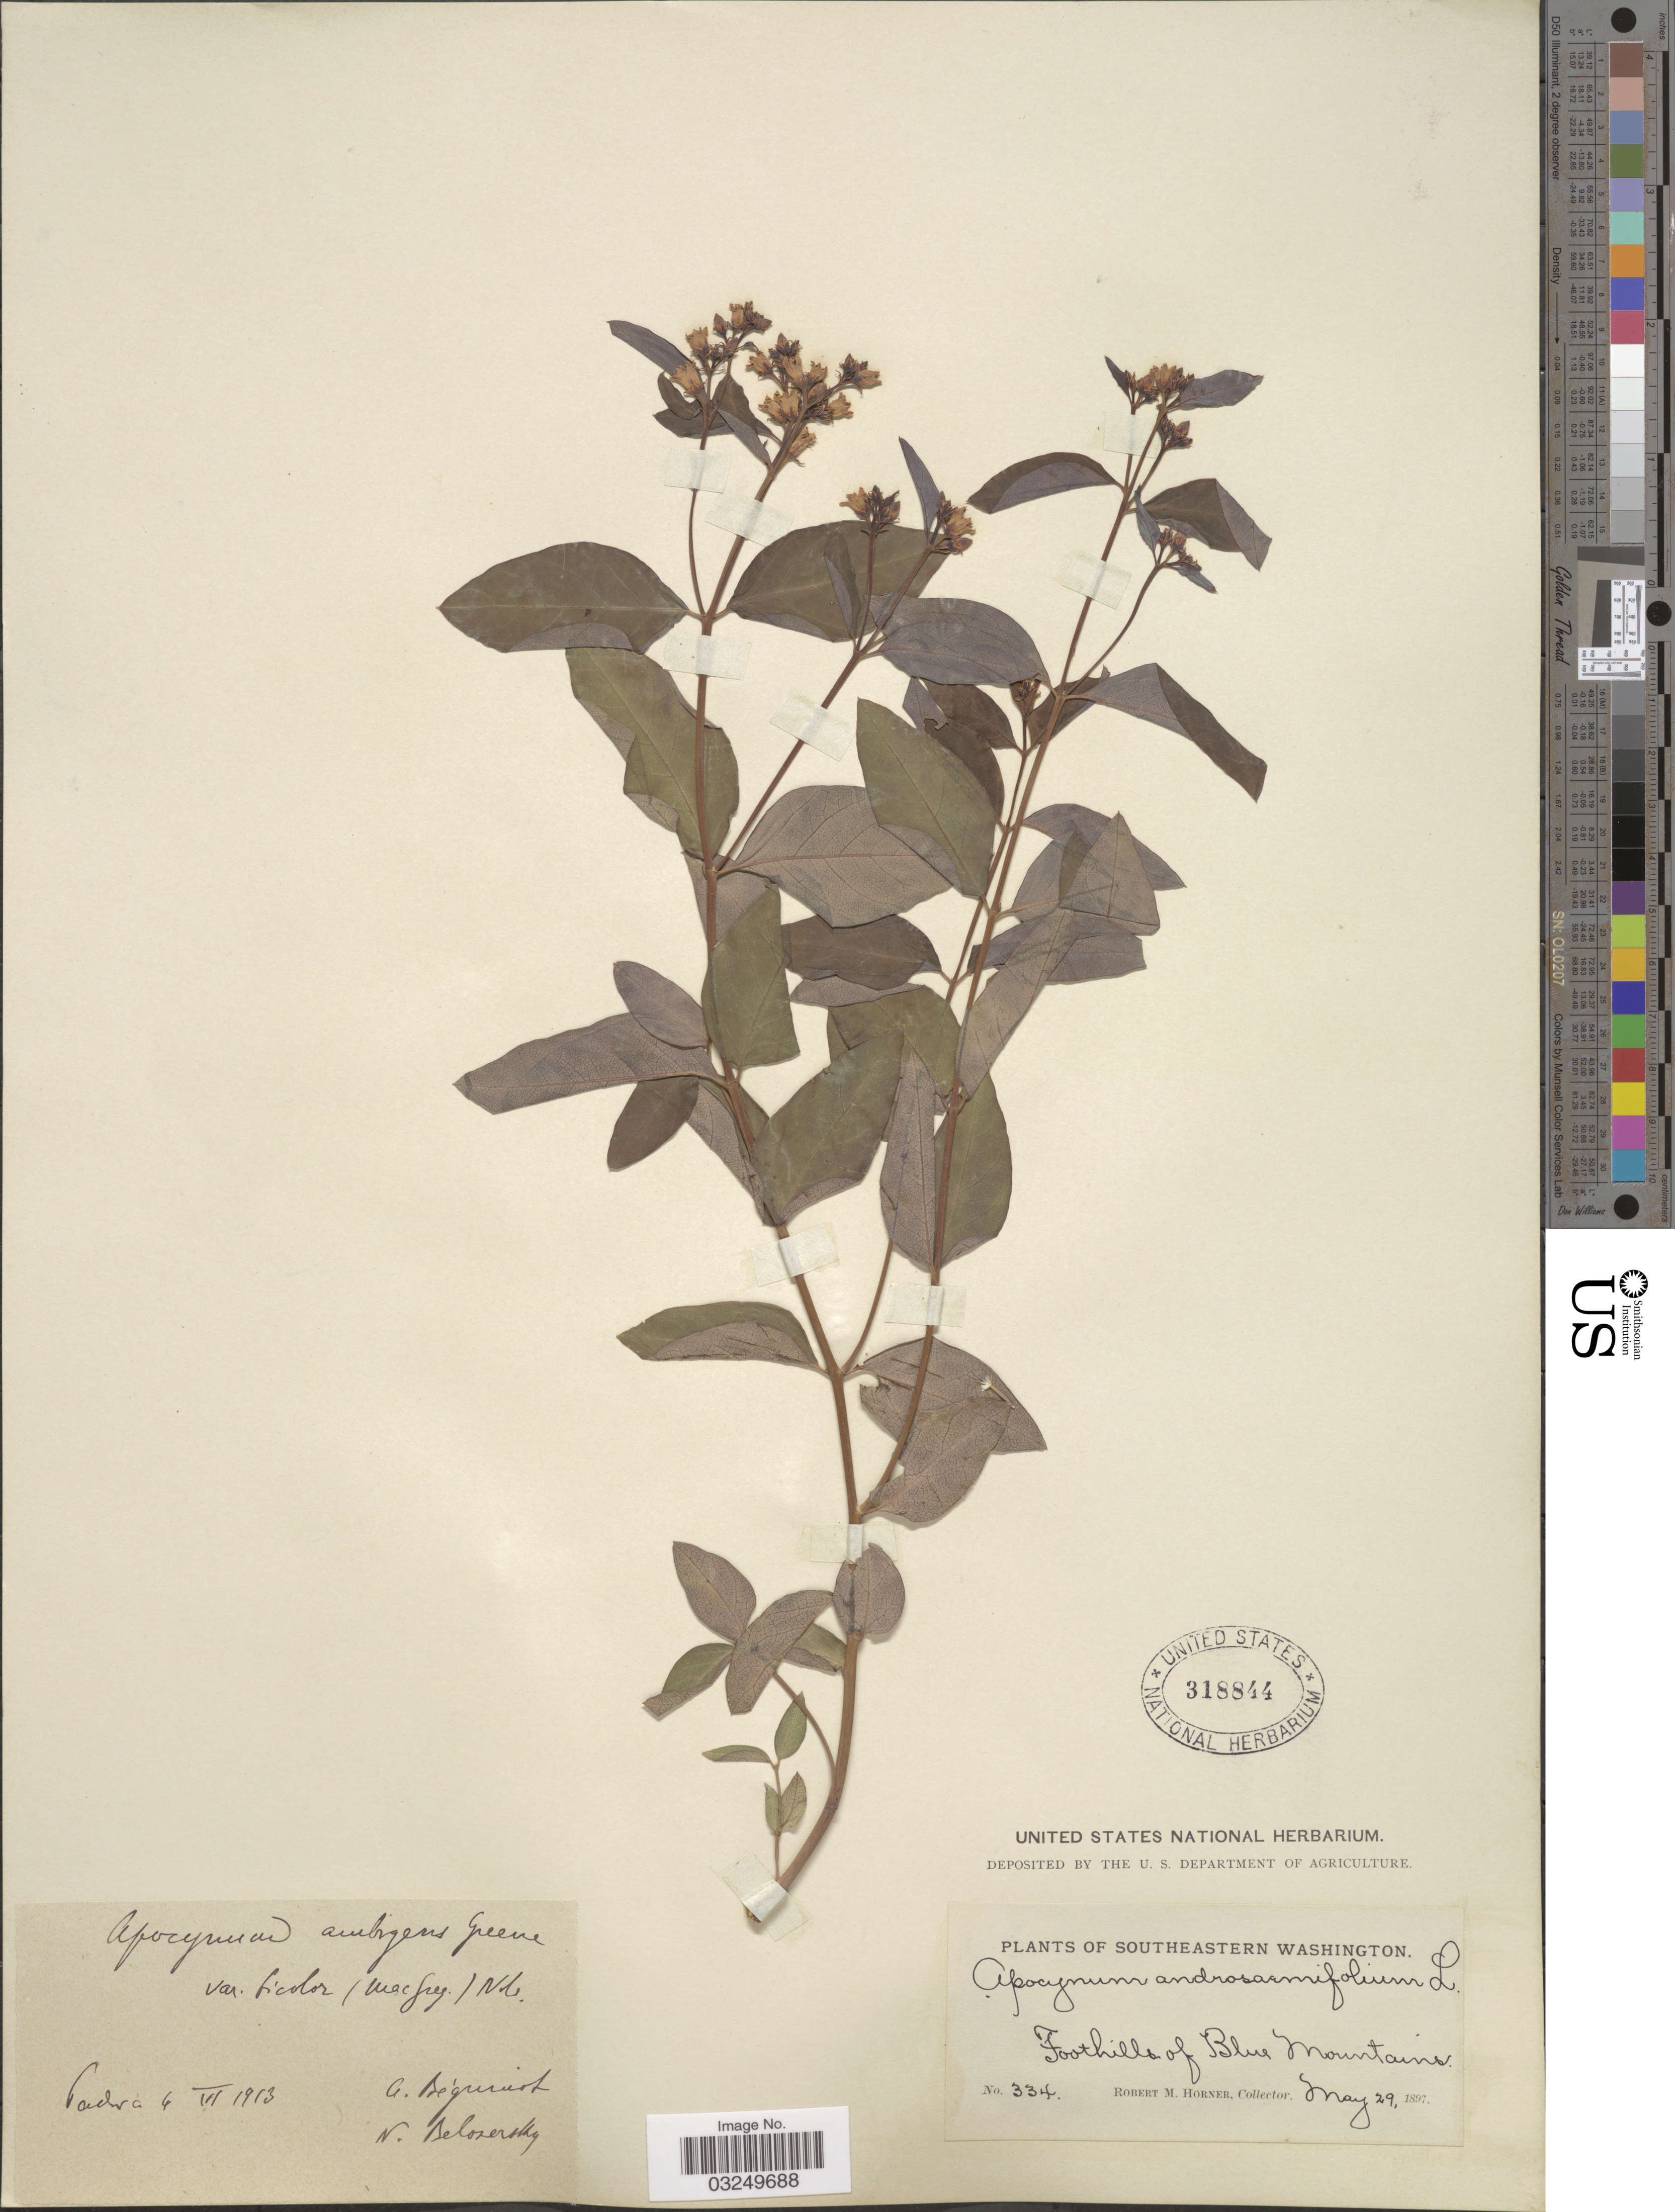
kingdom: Plantae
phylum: Tracheophyta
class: Magnoliopsida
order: Gentianales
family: Apocynaceae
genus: Apocynum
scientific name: Apocynum bicolor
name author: E.A. McGregor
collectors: R. Horner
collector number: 334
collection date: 1897-05-29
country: United States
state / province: Washington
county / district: Clallam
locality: Southeastern Washington. Foothills of Blue Mountains.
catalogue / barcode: US 318844